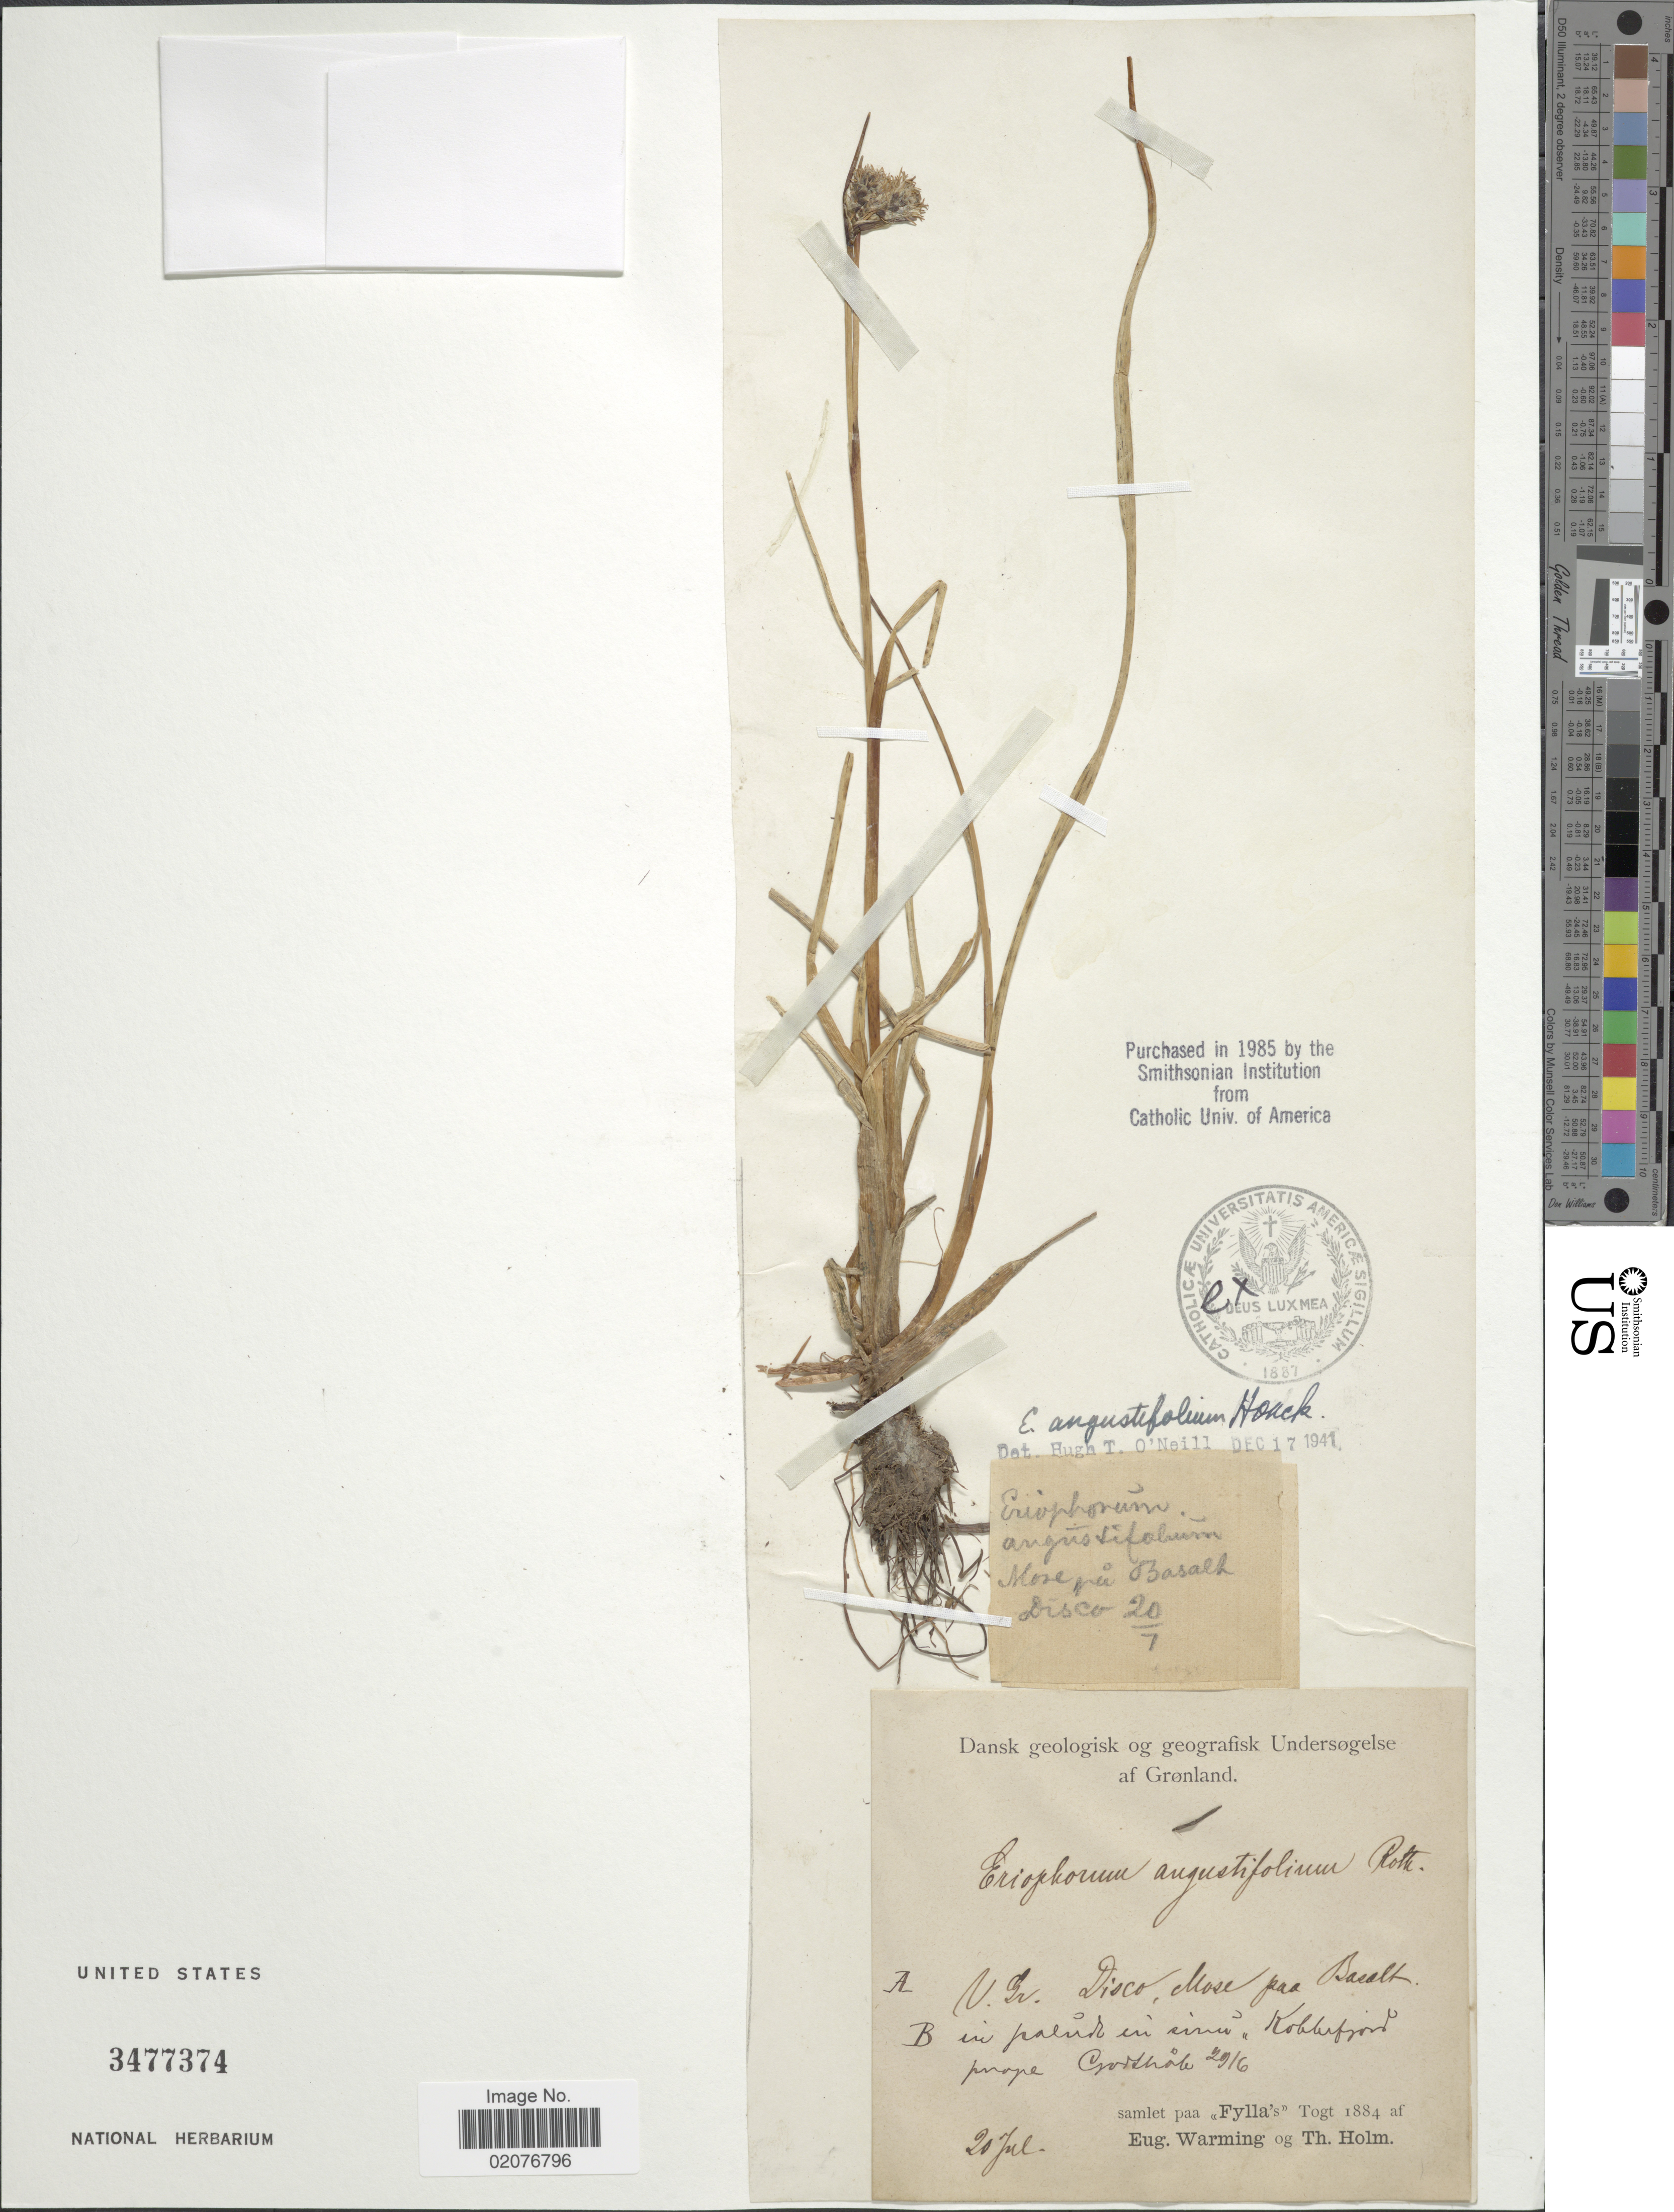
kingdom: Plantae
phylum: Tracheophyta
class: Liliopsida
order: Poales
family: Cyperaceae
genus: Eriophorum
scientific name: Eriophorum angustifolium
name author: Honck.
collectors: E. Warming & T. Holm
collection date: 1884-07-20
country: Greenland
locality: Dansk geologisk og geografisk Undersøgelse af Grønland. N.W. Disco, Mose pao Basalt. Kobbefjord prope Godthab.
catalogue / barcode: US 3477374